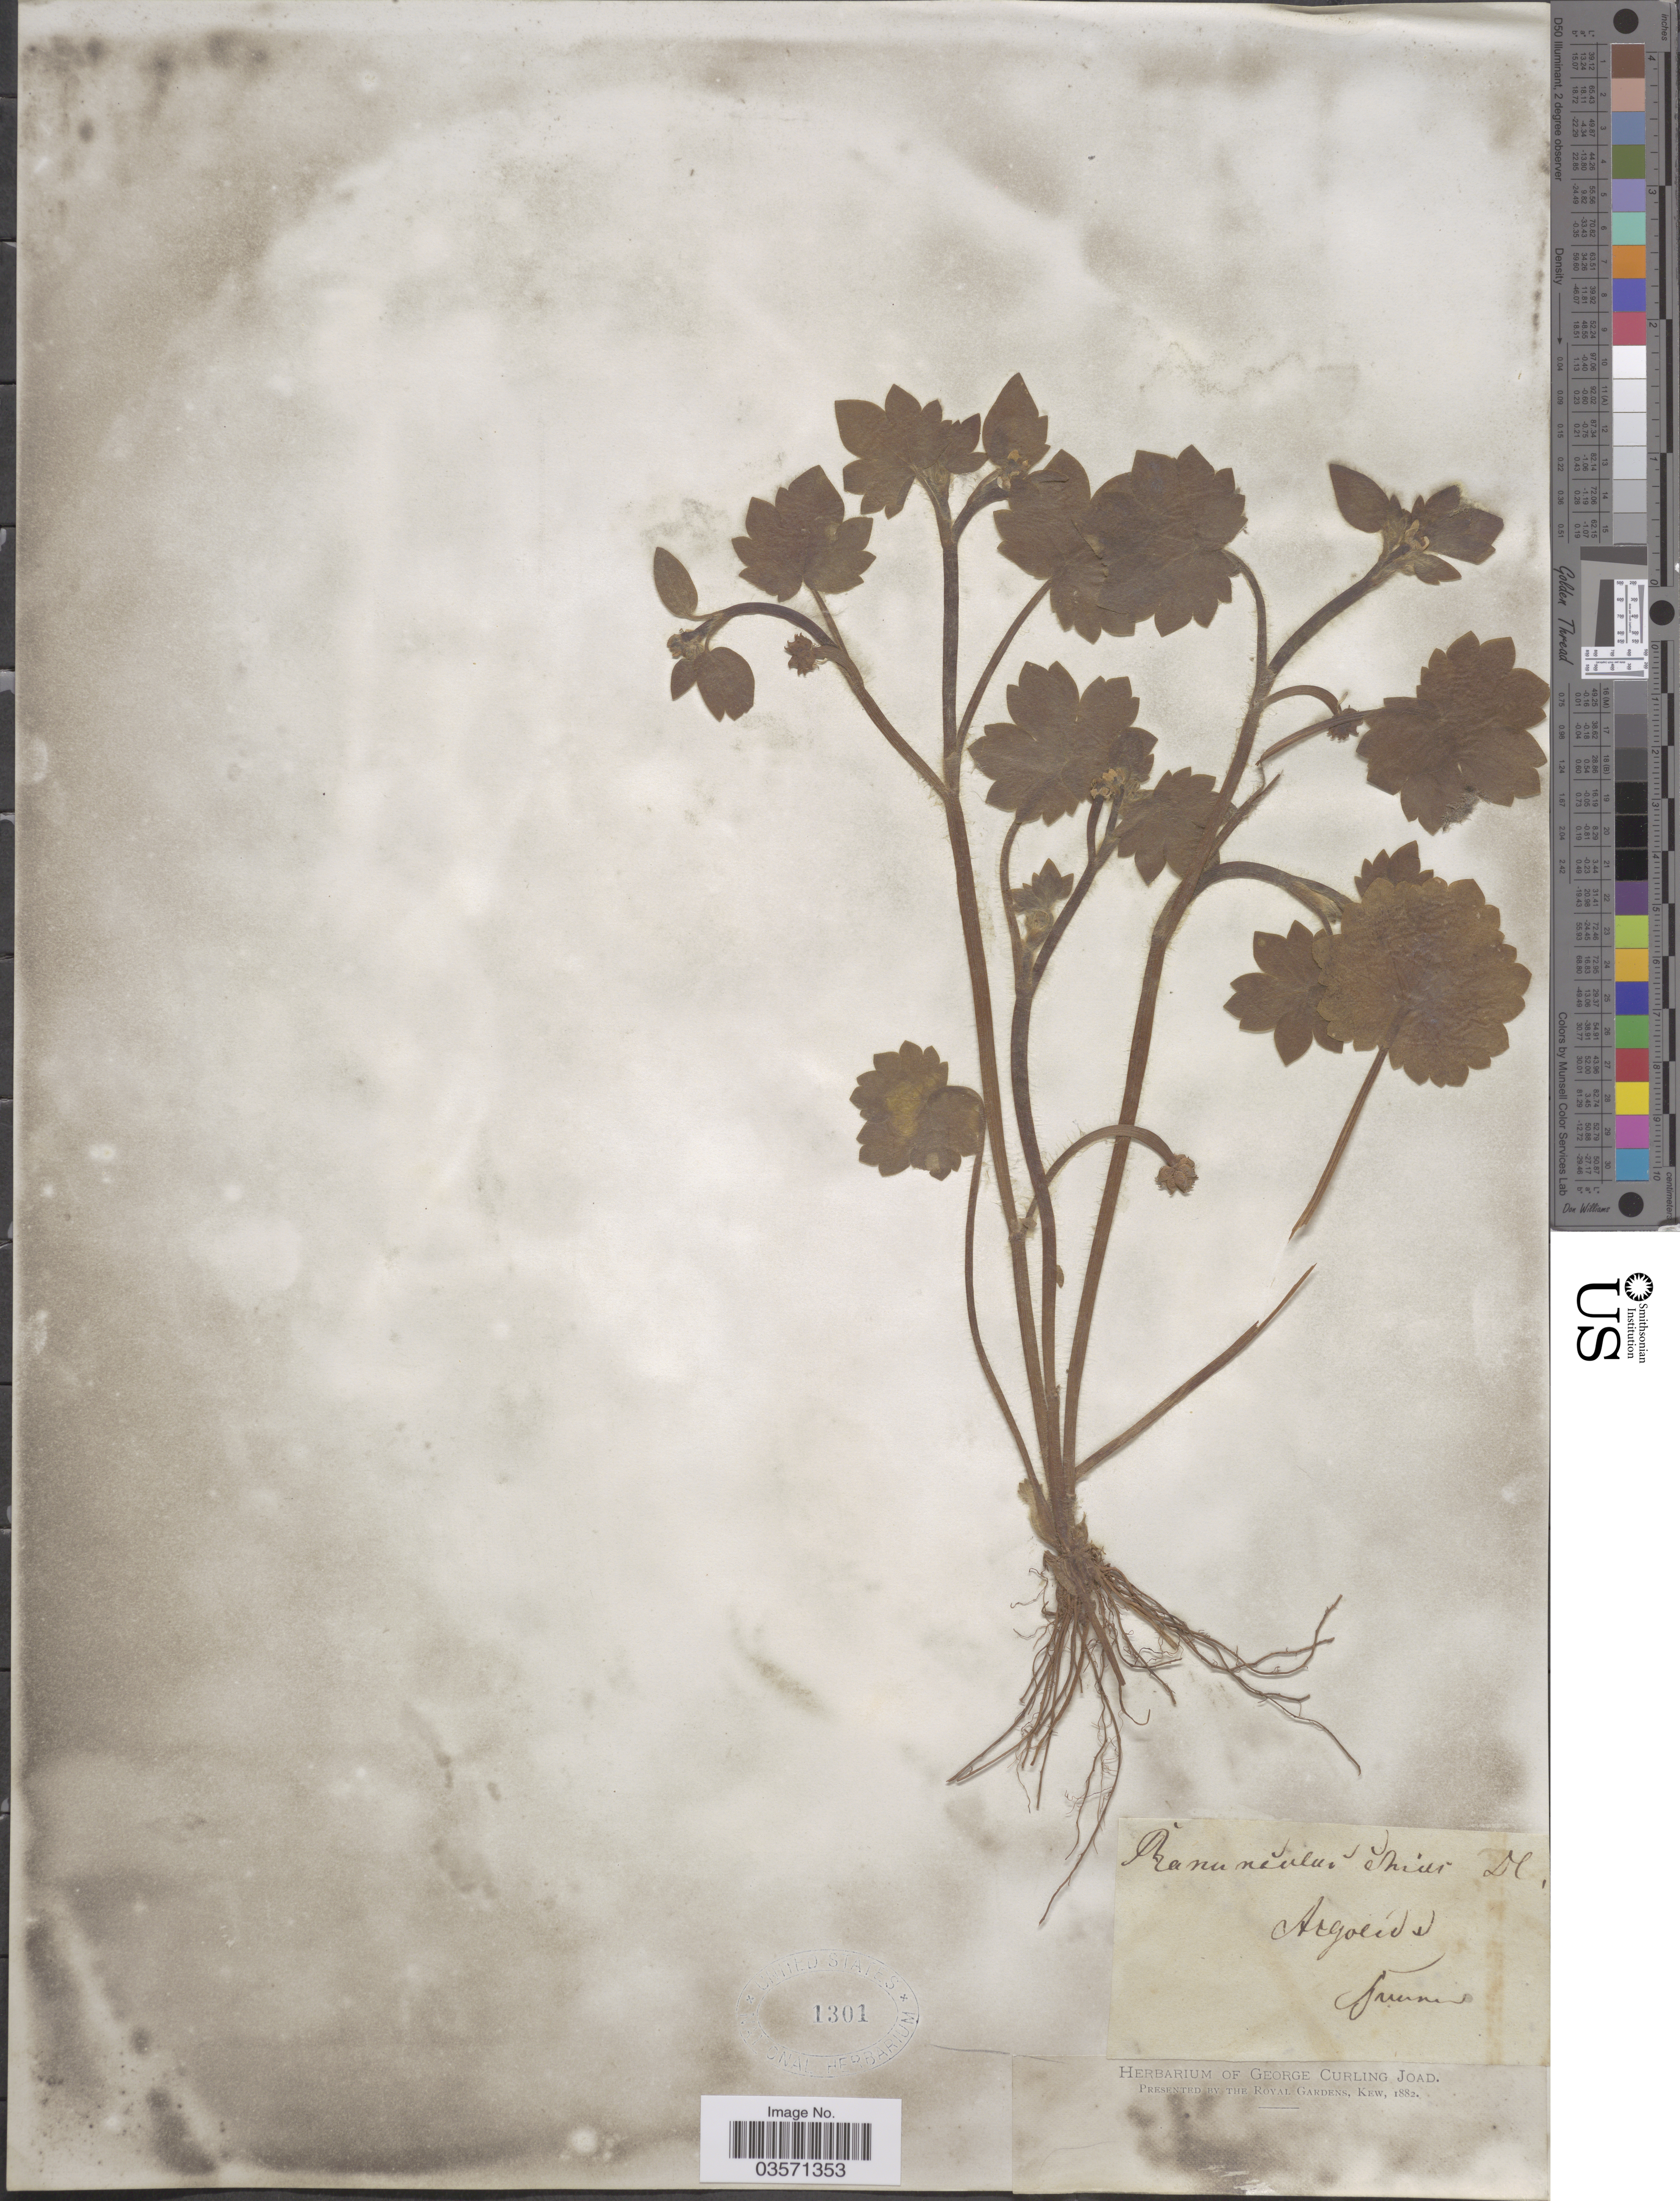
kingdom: Plantae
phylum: Tracheophyta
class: Magnoliopsida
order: Ranunculales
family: Ranunculaceae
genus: Ranunculus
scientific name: Ranunculus chius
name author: DC.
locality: Argoeid i. [interpreted]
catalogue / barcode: US 1301